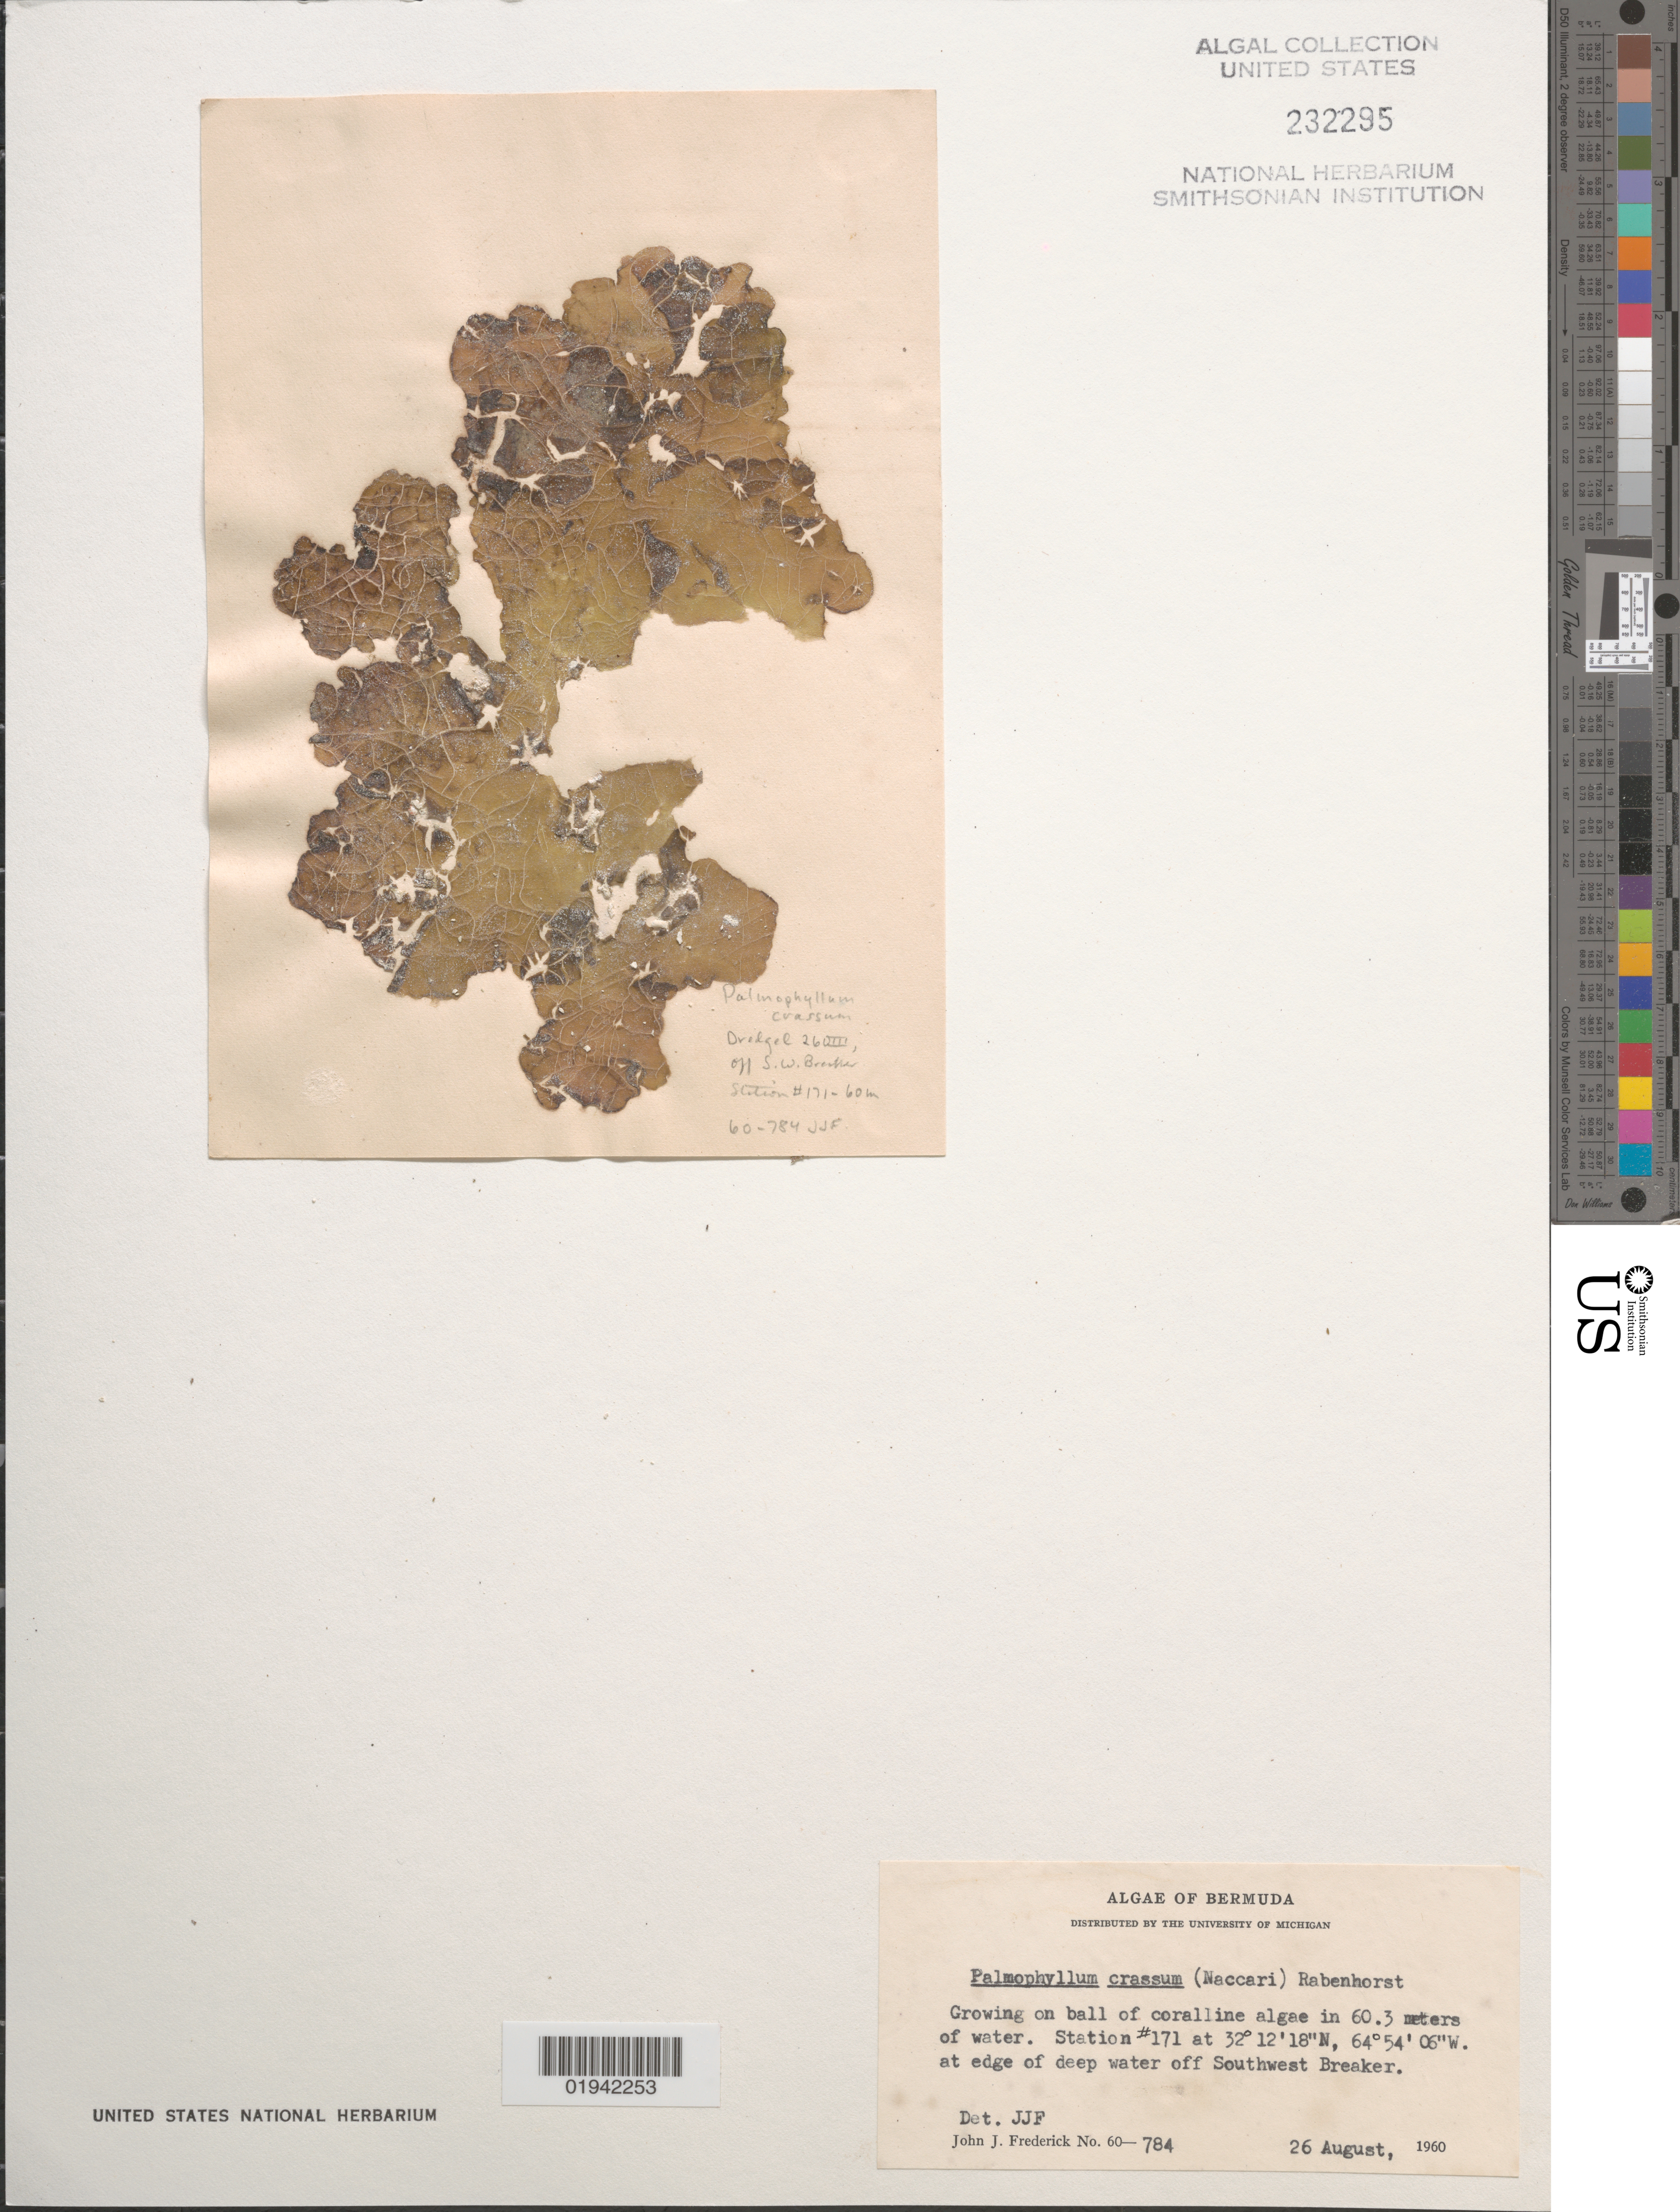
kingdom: Plantae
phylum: Chlorophyta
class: Palmophyllophyceae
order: Palmophyllales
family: Palmophyllaceae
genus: Palmophyllum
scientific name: Palmophyllum crassum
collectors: J. Frederick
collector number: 60-784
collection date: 1960-08-26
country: Bermuda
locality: Station #171 at edge of deep water off Southwest Breaker.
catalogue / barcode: US 232295